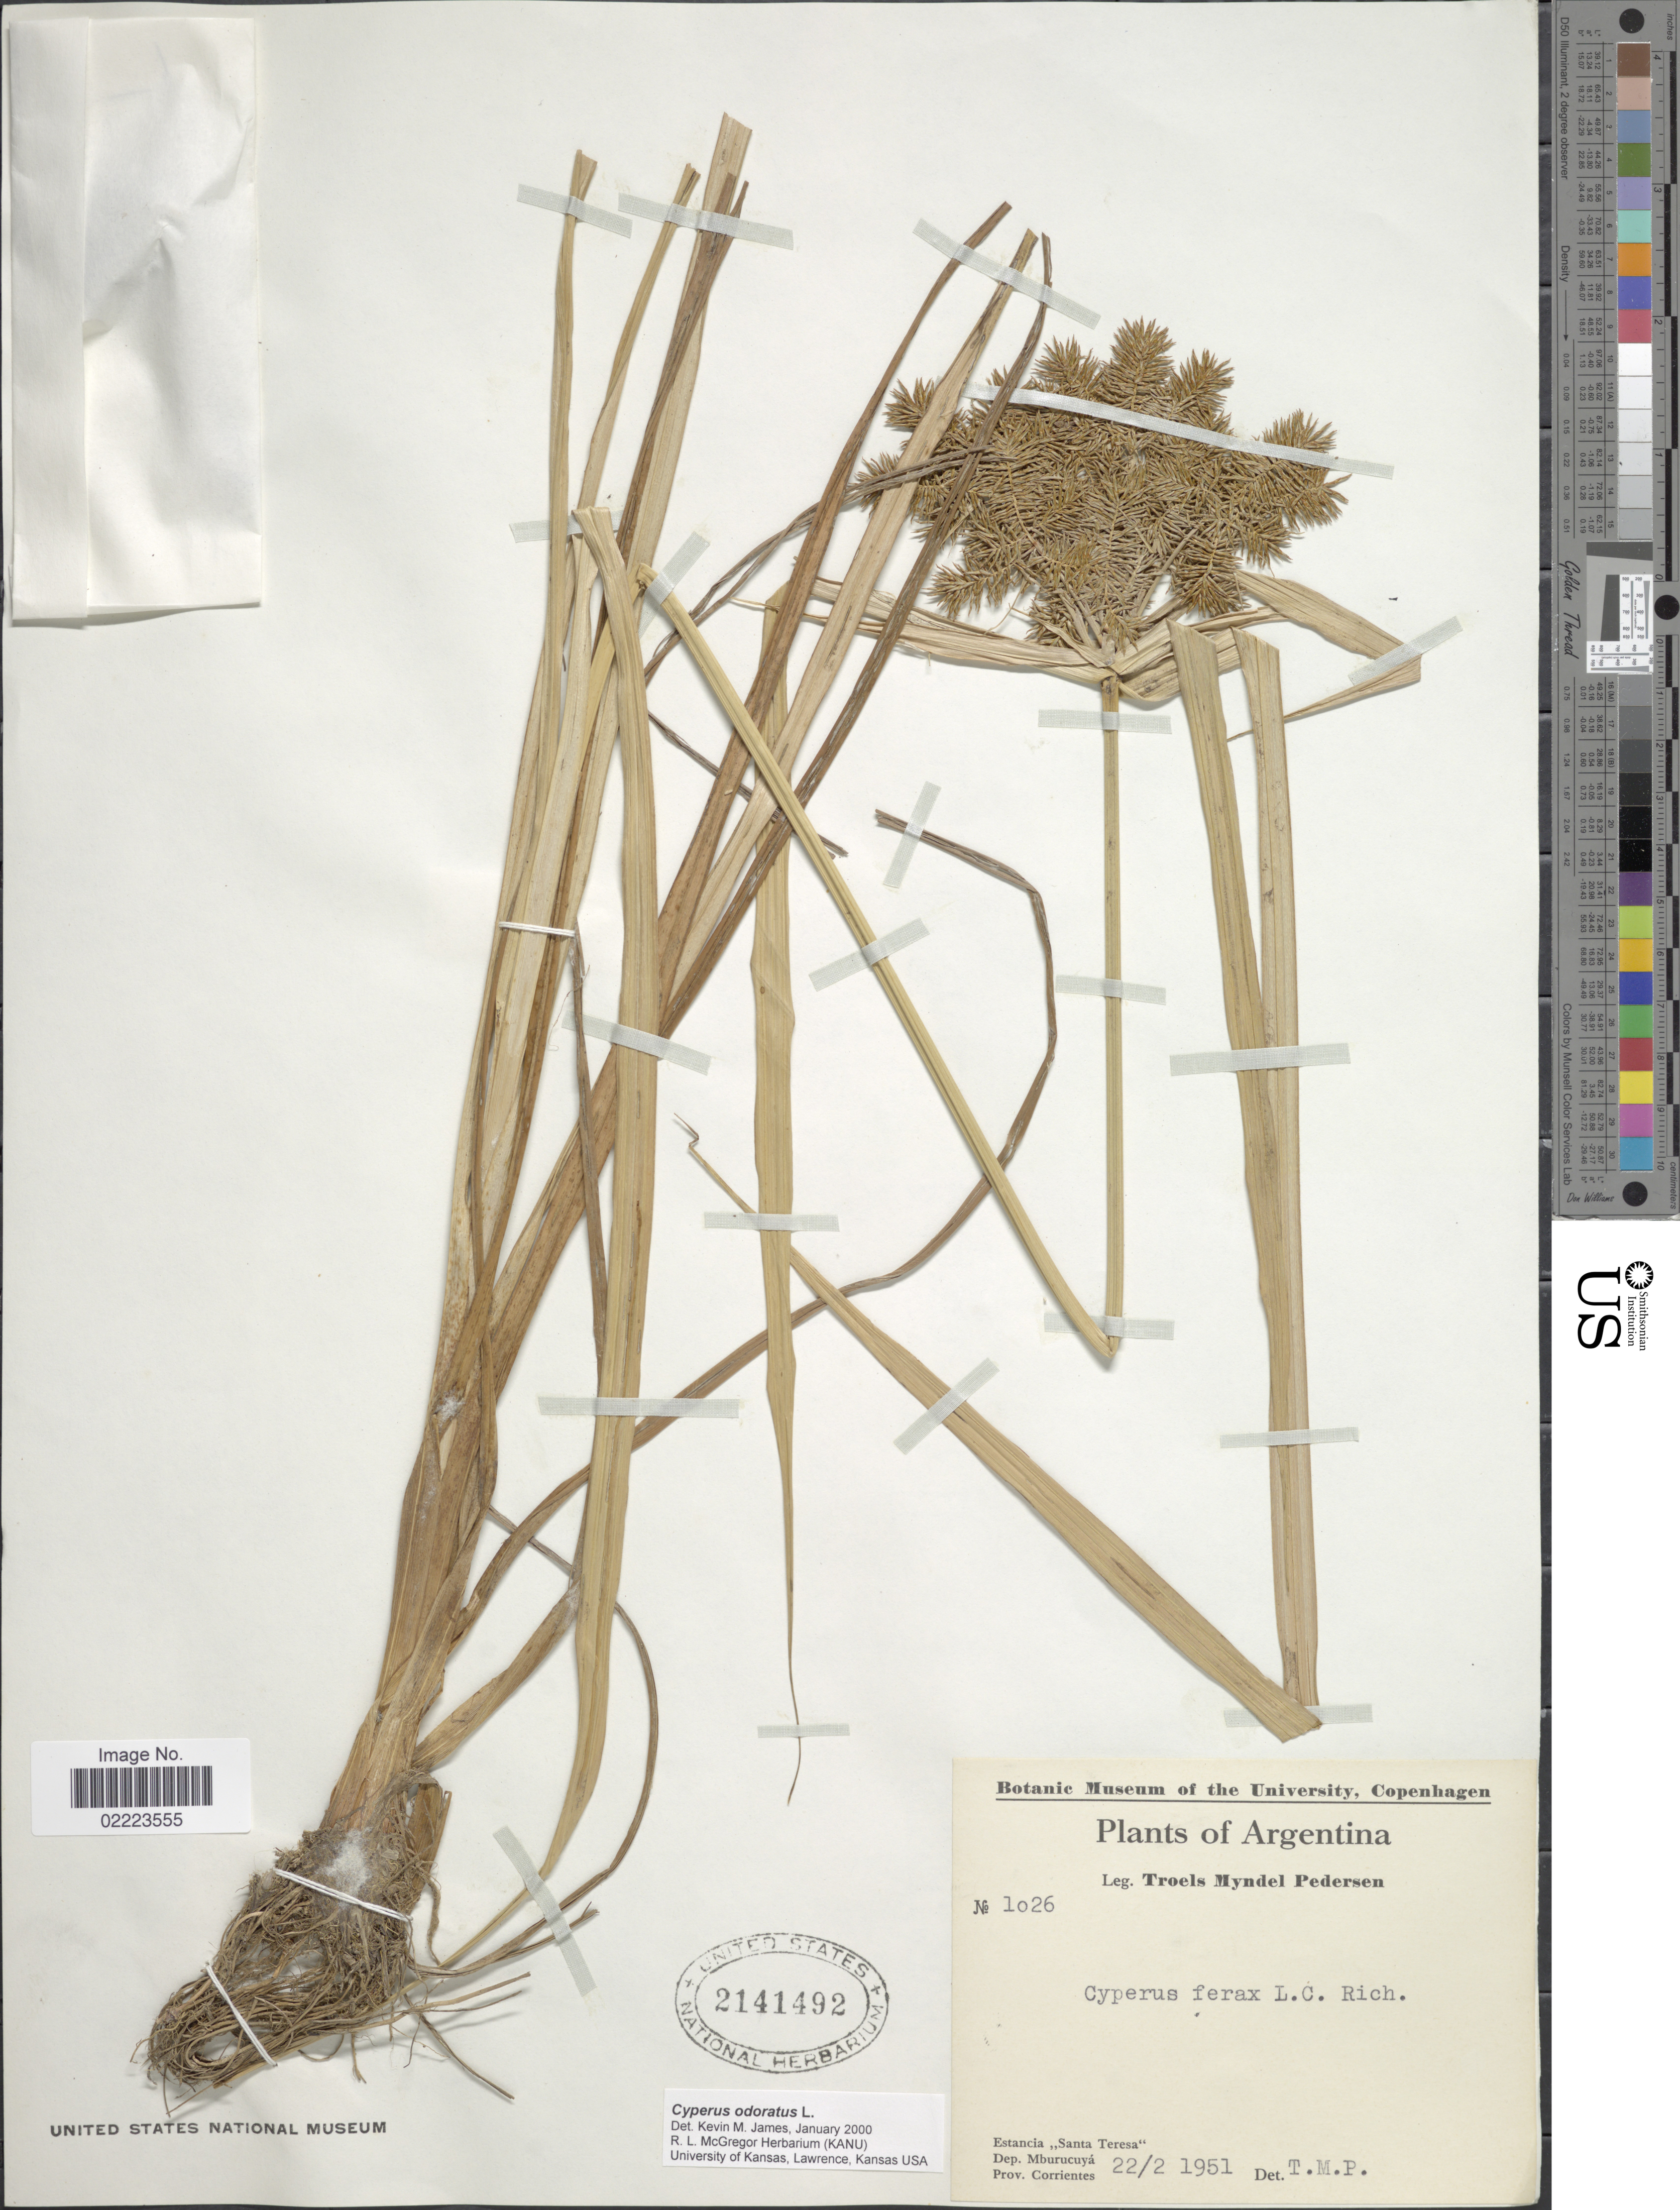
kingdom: Plantae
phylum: Tracheophyta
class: Liliopsida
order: Poales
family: Cyperaceae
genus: Cyperus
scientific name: Cyperus odoratus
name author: L.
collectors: T. Pederson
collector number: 1026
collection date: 1951-02-22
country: Argentina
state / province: Corrientes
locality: Estancia Santa Teresa. Dep. Mburucuya.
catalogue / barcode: US 2141492